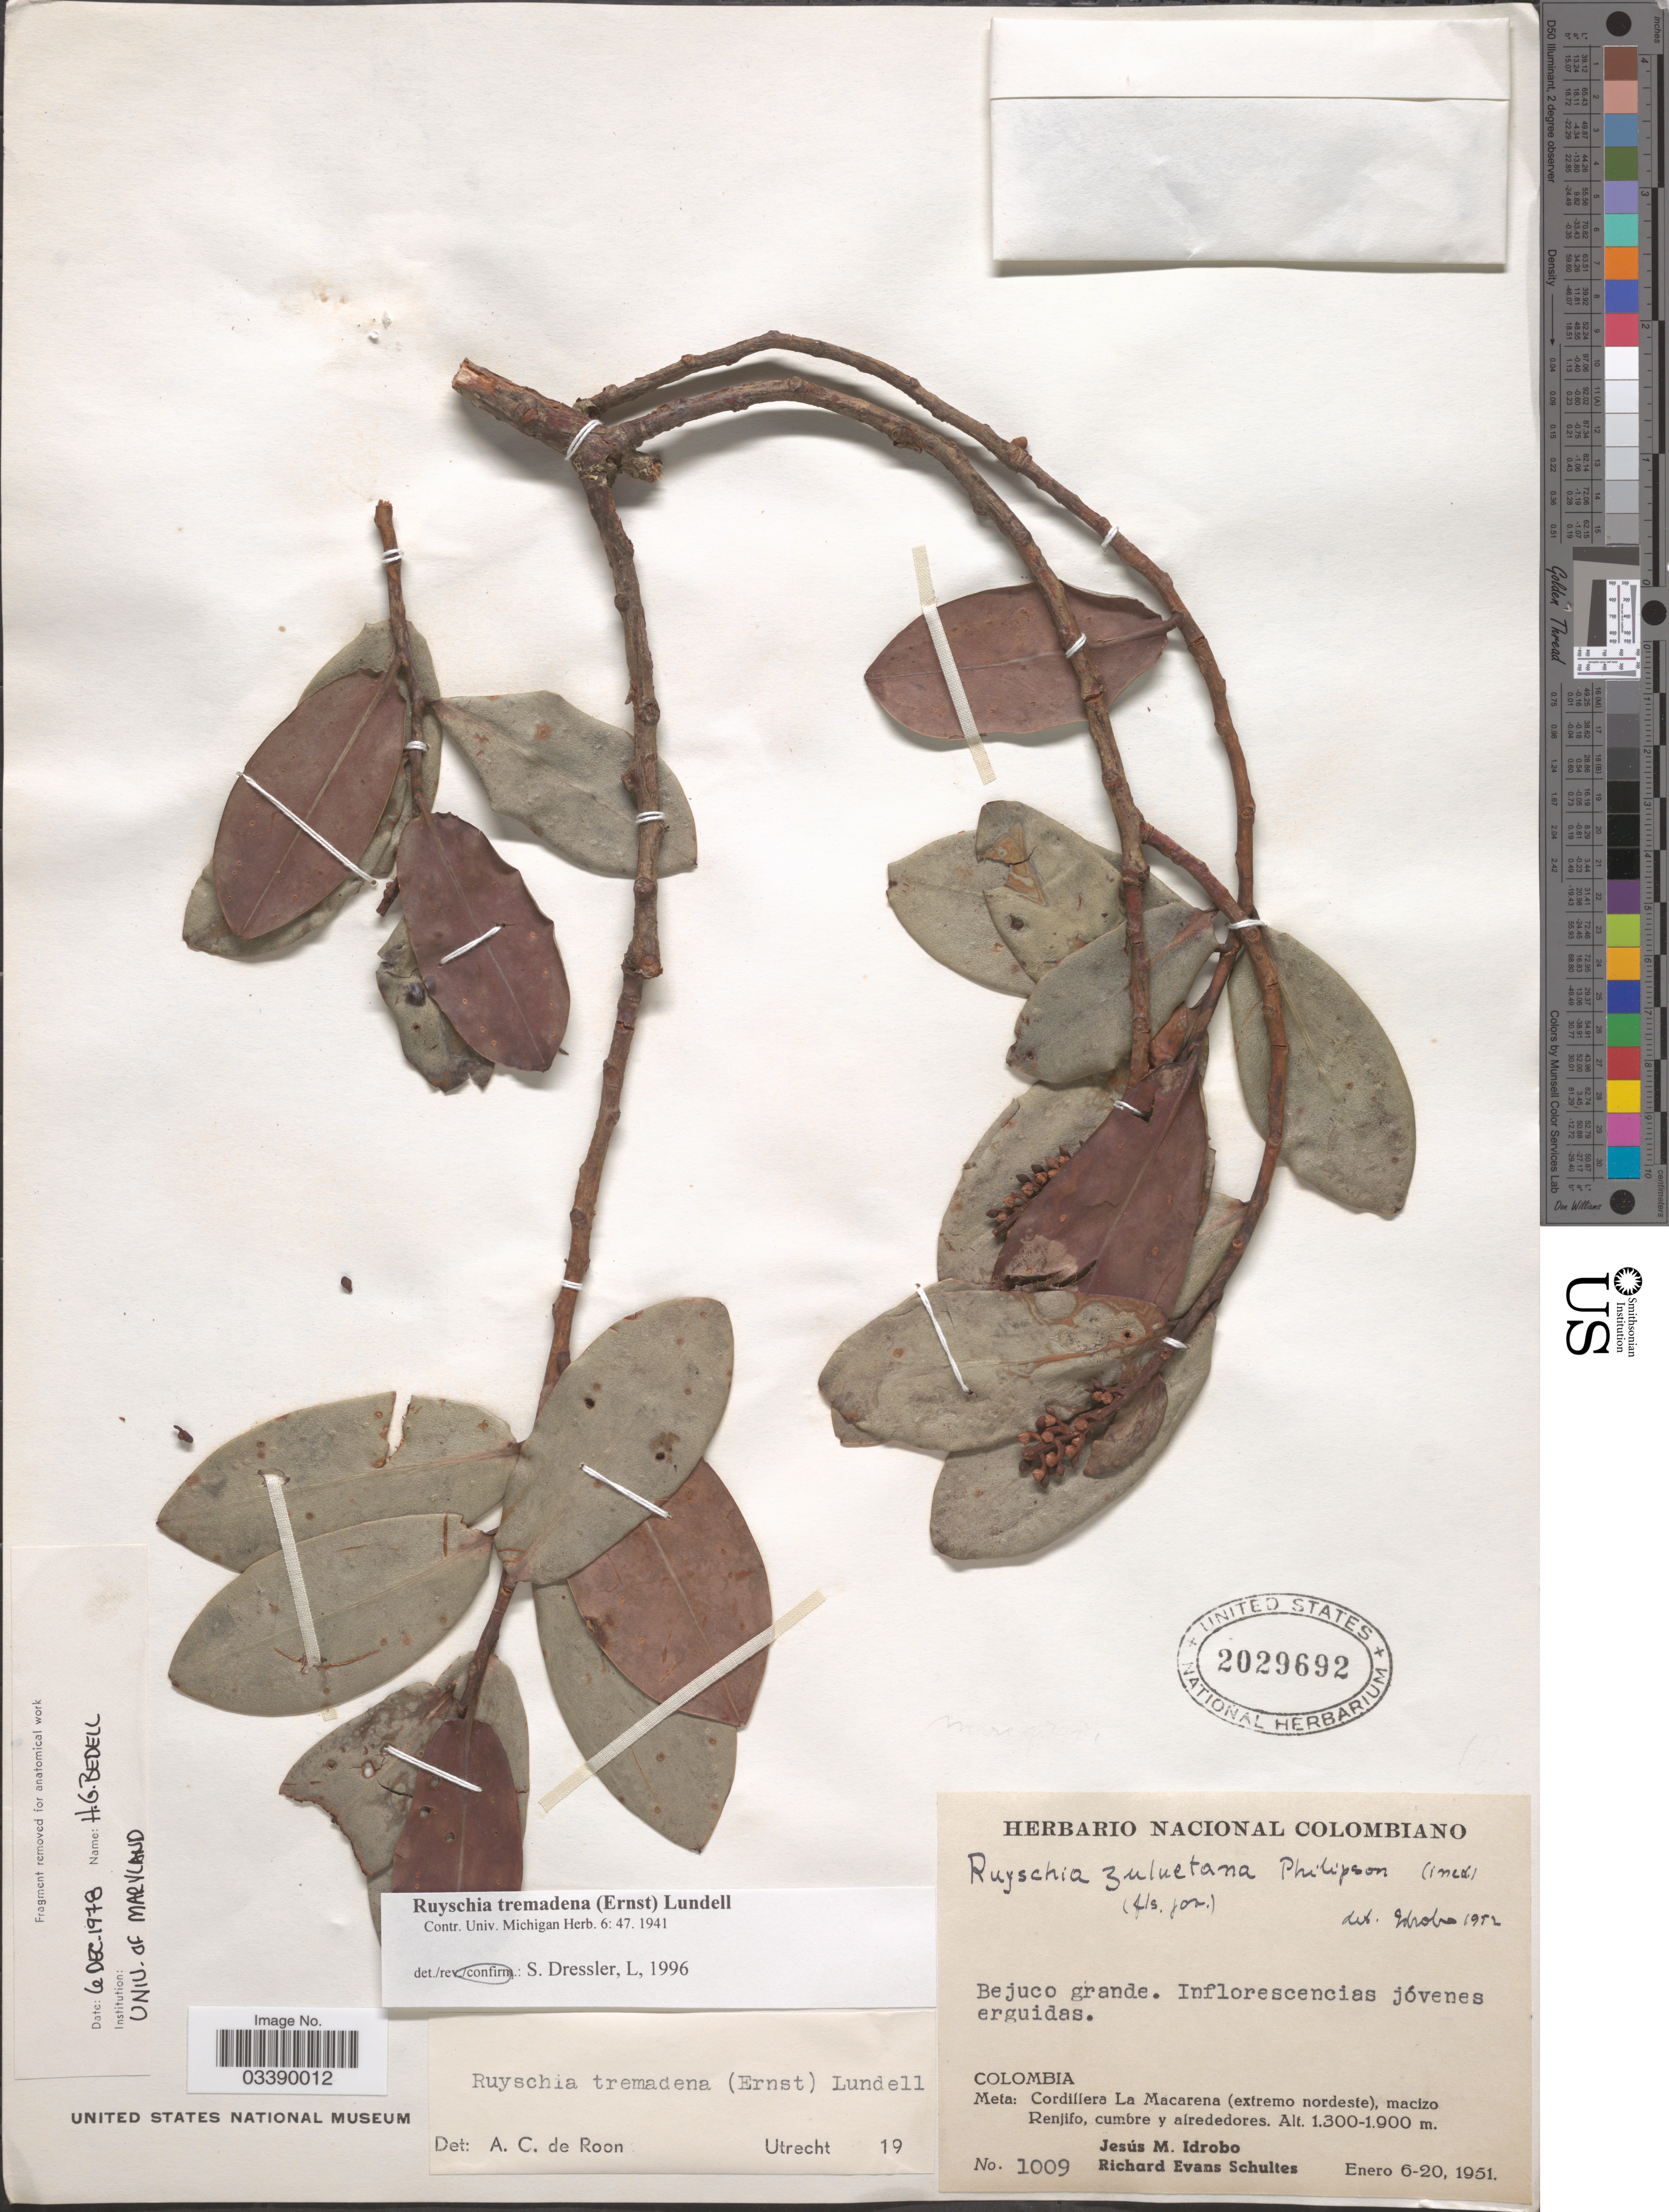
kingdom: Plantae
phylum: Tracheophyta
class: Magnoliopsida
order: Ericales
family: Marcgraviaceae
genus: Ruyschia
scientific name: Ruyschia tremadena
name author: (Ernst) Lundell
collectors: J. M. Idrobo & R. E. Schultes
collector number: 1009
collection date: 1951-01-06/1951-01-20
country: Colombia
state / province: Meta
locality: Cordillera La Macarena (extremo nordeste), macizo Renjifo, cumbre y alrededores.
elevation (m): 1300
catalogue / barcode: US 2029692